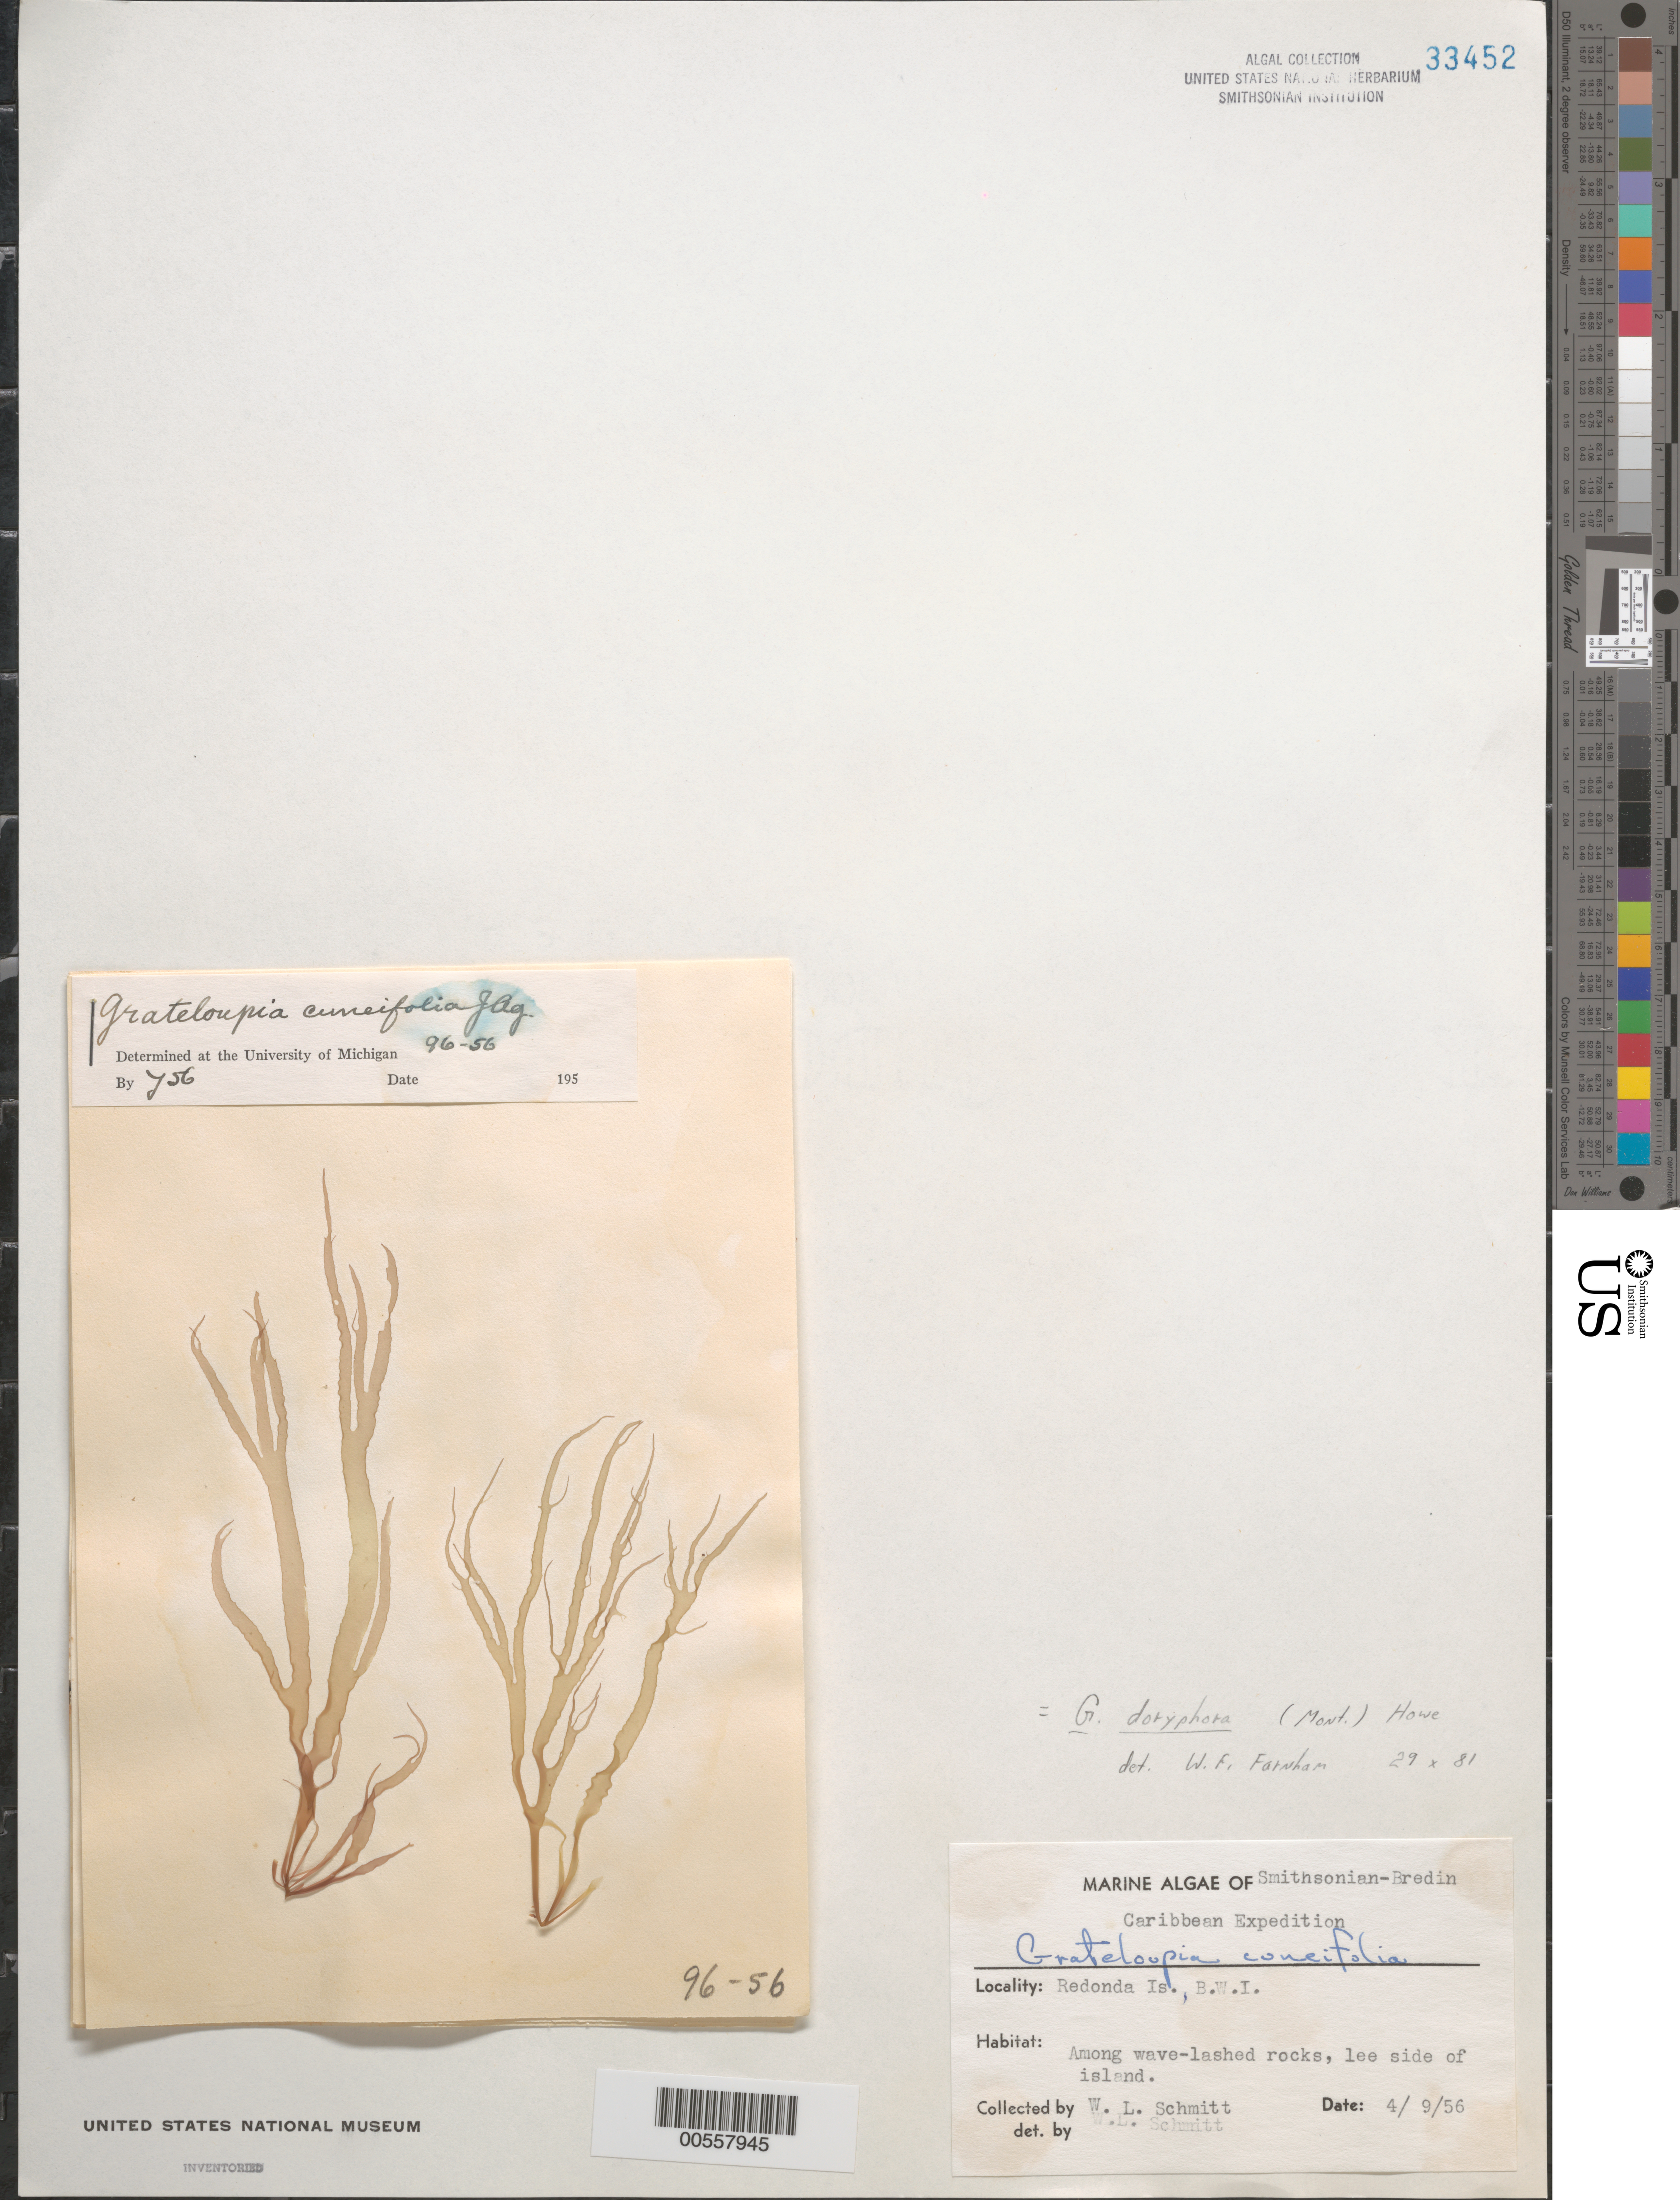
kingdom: Plantae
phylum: Rhodophyta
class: Florideophyceae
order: Halymeniales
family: Halymeniaceae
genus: Grateloupia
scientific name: Grateloupia doryphora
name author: (Mont.) Howe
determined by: Farnham, W. F.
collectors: W. L. Schmitt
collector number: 96-56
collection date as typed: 09 Apr 1956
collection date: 1956-04-09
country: Antigua and Barbuda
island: Antigua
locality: Redonda Island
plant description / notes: Smithsonian-Bredin Caribbean Expedition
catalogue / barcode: US 33452